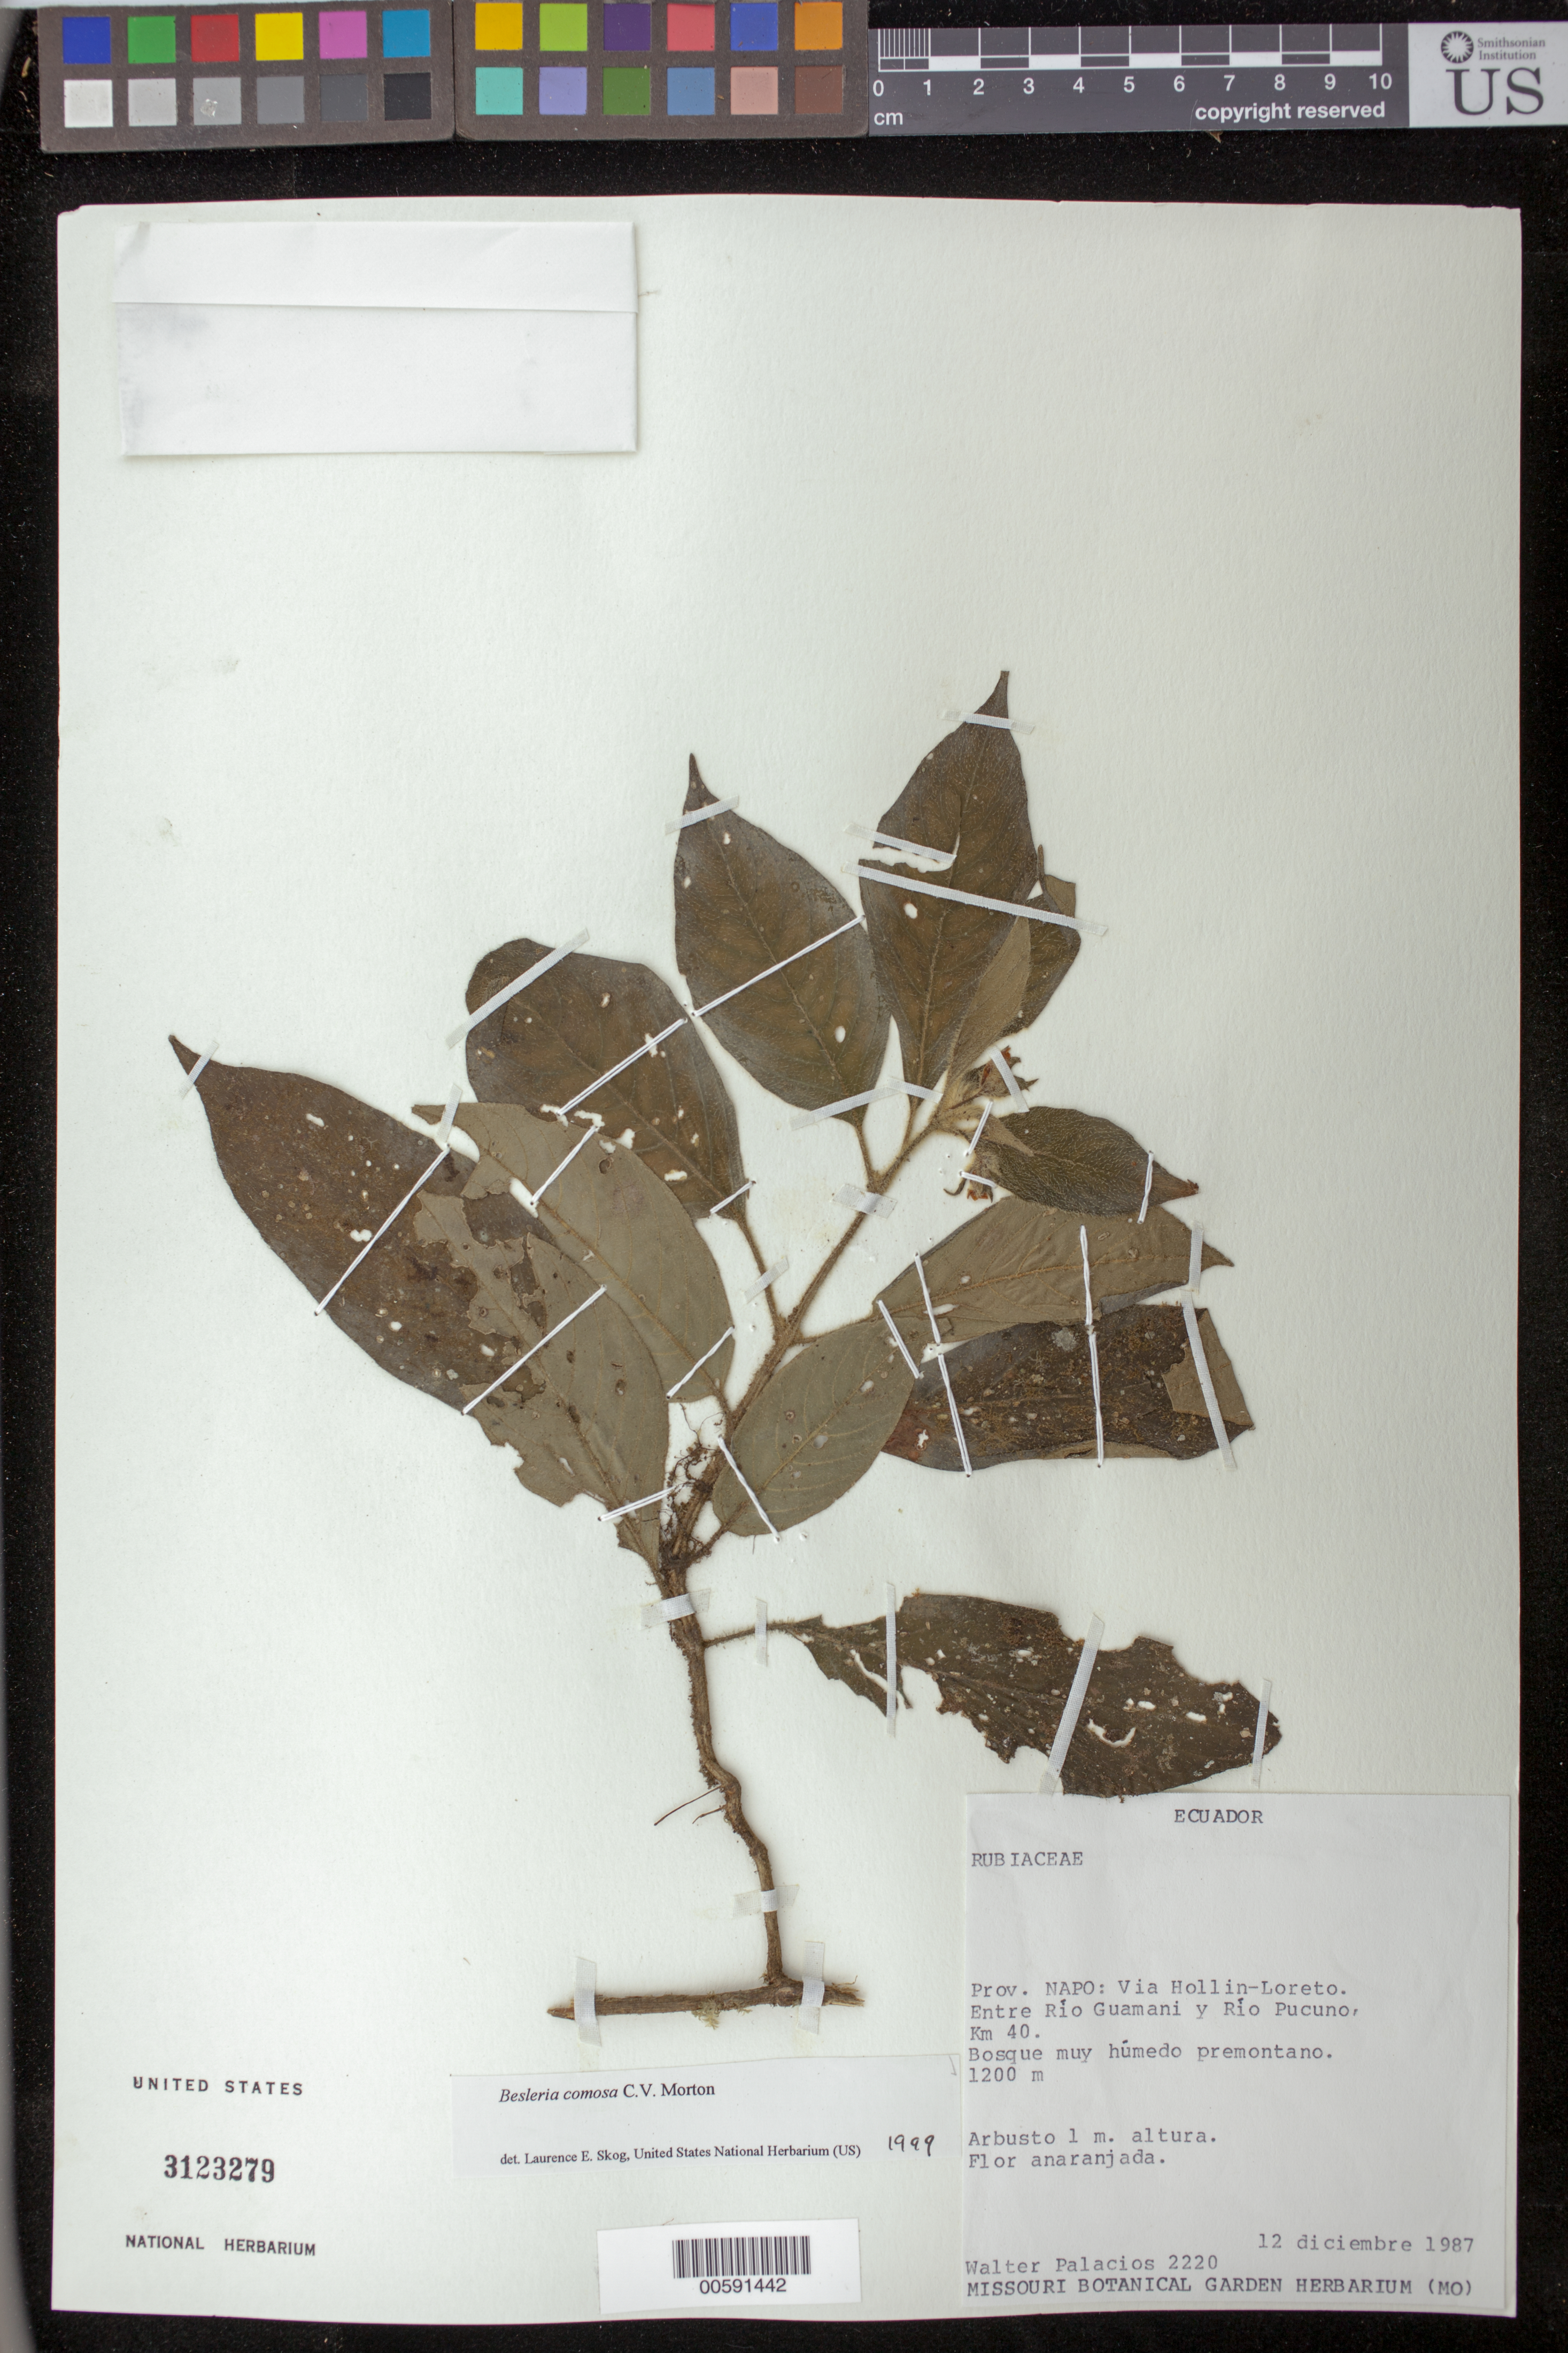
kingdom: Plantae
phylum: Tracheophyta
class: Magnoliopsida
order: Lamiales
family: Gesneriaceae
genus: Besleria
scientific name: Besleria comosa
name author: C.V. Morton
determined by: Clark, J. L., (SEL), The Marie Selby Botanical Garden (UNITED STATES)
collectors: W. Palacios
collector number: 2220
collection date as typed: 12 Dec 1987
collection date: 1987-12-12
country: Ecuador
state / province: Napo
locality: Via Hollin - Loreto, entre Río Guamani y Río Pucuno, km 40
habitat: Bosque muy húmedo premontano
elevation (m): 1200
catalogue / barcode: US 3123279